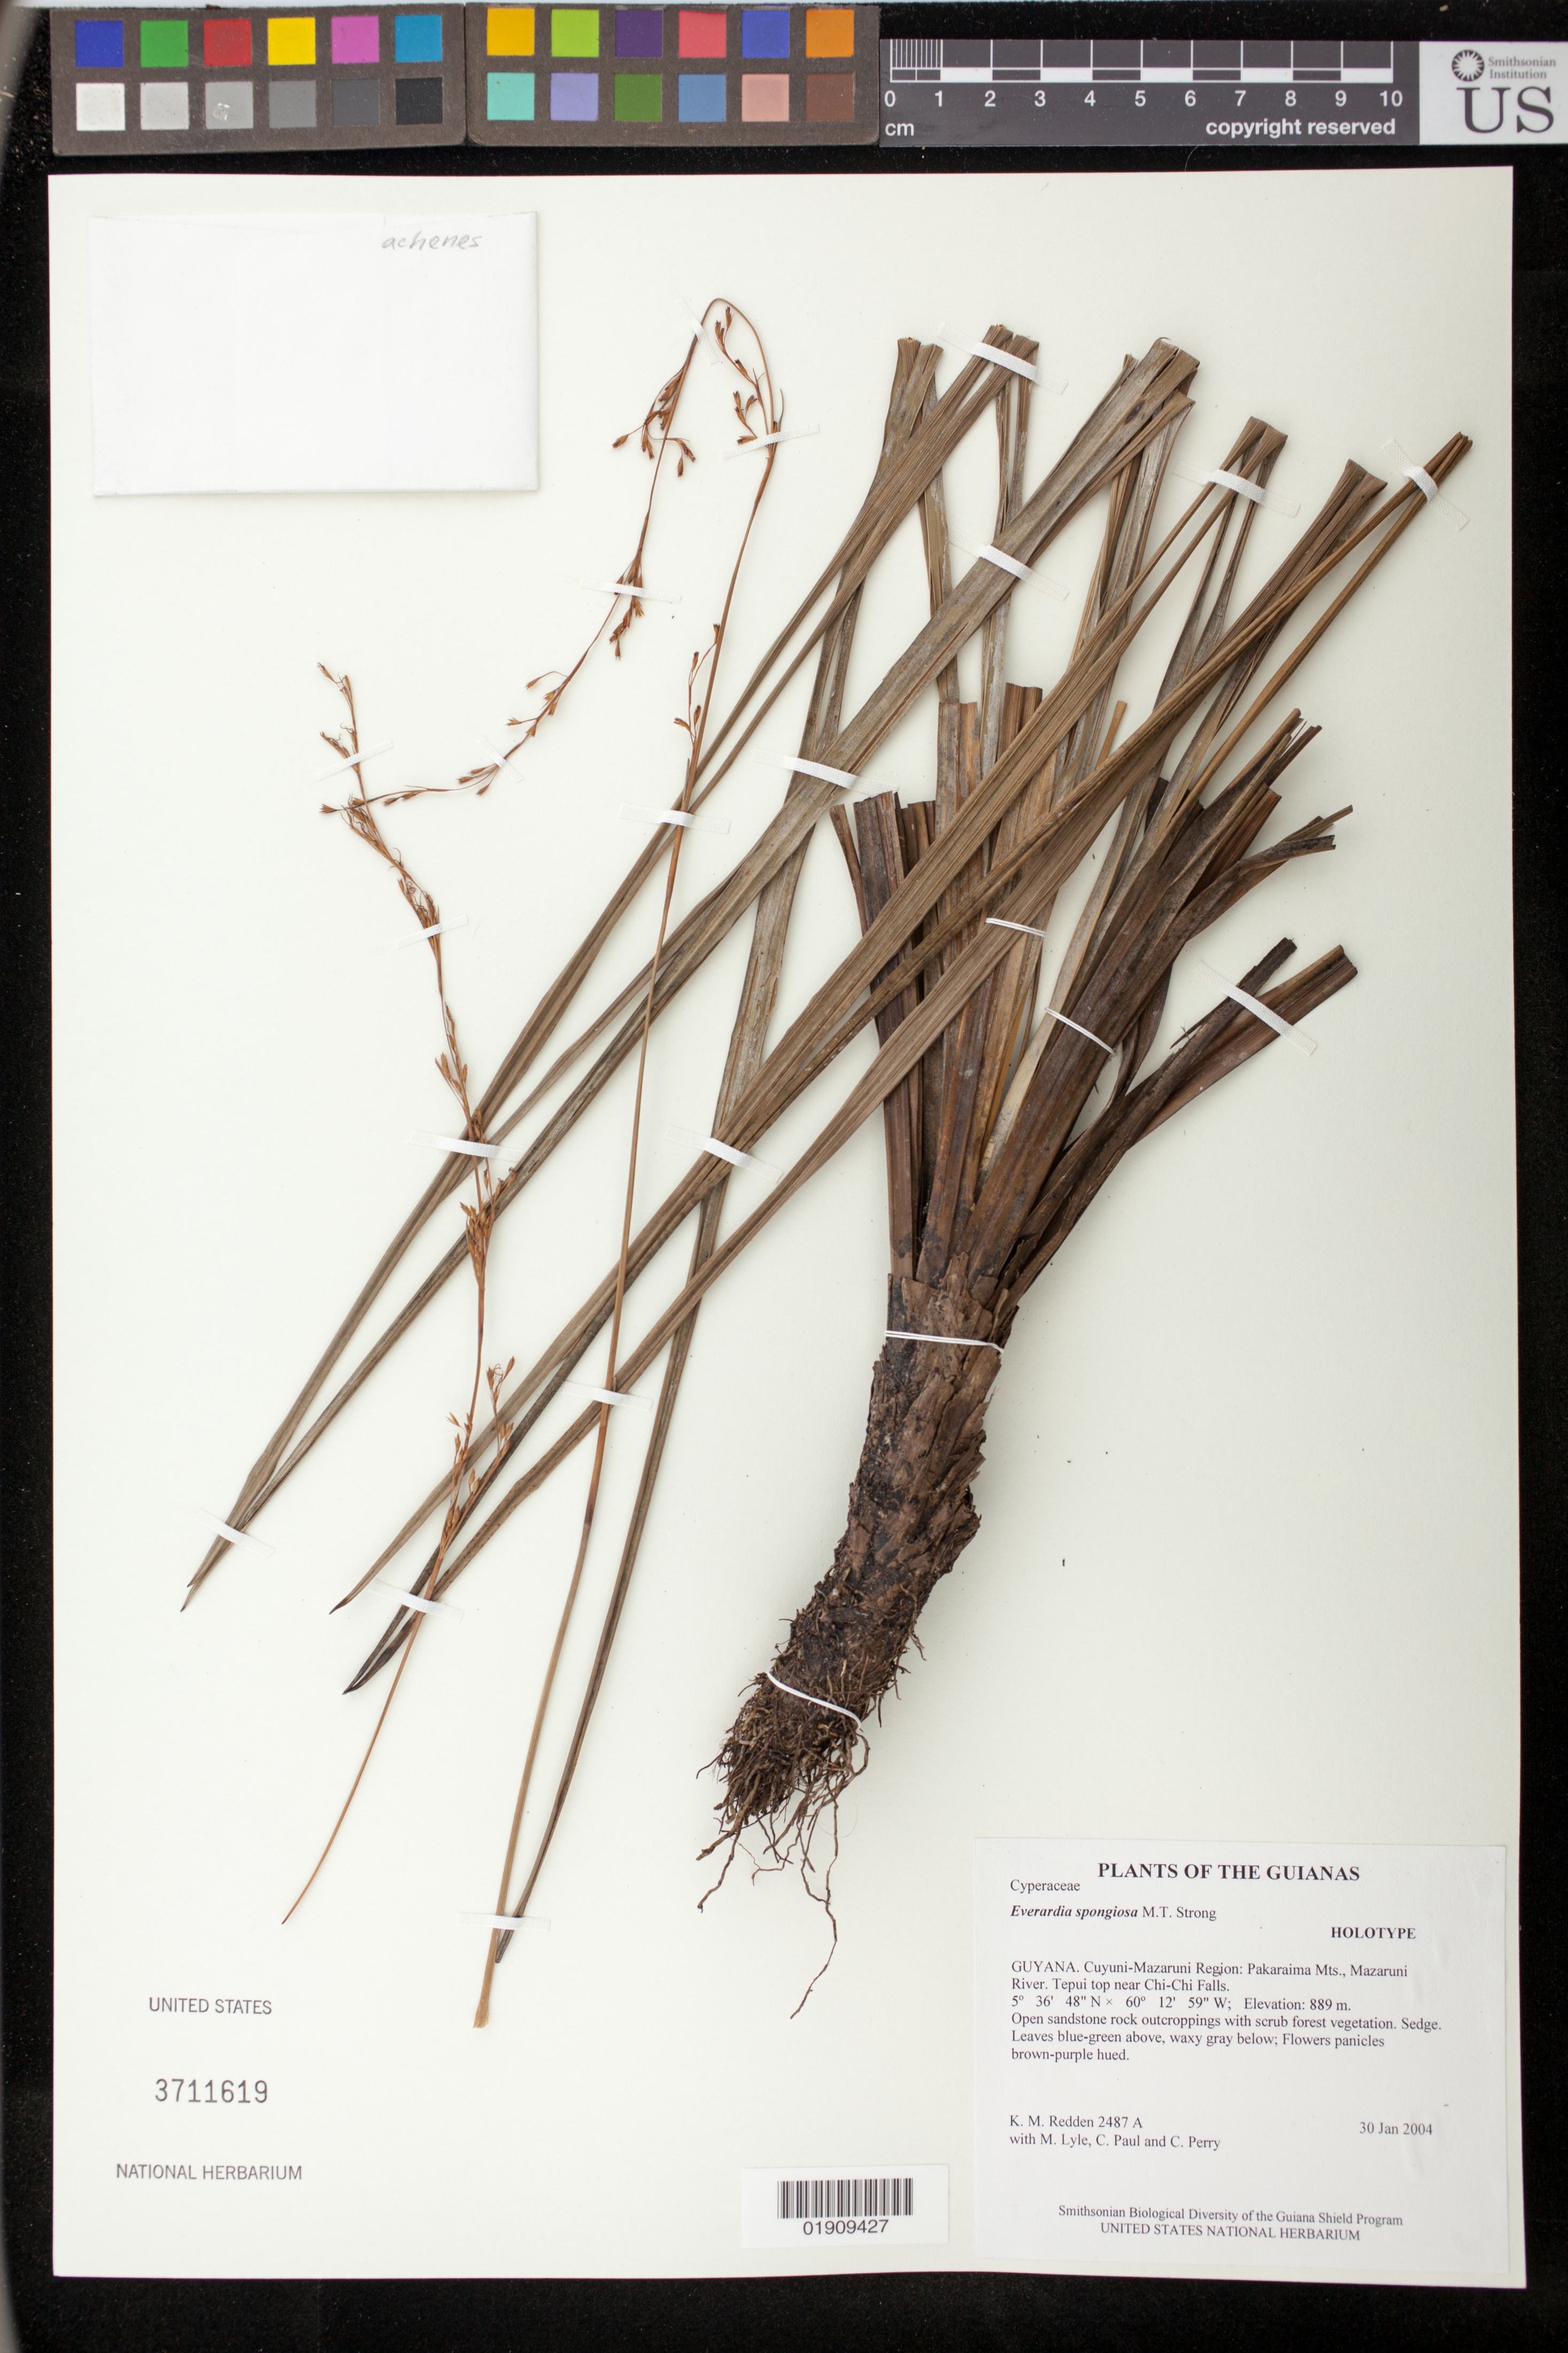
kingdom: Plantae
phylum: Tracheophyta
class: Liliopsida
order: Poales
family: Cyperaceae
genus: Everardia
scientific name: Everardia spongiosa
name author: M.T. Strong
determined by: Strong, Mark T., (BOT), Smithsonian Institution - National Museum of Natural History (UNITED STATES)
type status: Holotype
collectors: K. M. Redden, M. Lyle, C. Paul & C. Perry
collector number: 2487 A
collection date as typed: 30 January 2004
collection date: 2004-01-30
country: Guyana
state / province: Cuyuni-Mazaruni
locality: Pakaraima Mts., Mazaruni River. Tepui top near Chi-Chi Falls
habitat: Open sandstone rock outcroppings with scrub forest vegetation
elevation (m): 889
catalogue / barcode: US 3711619